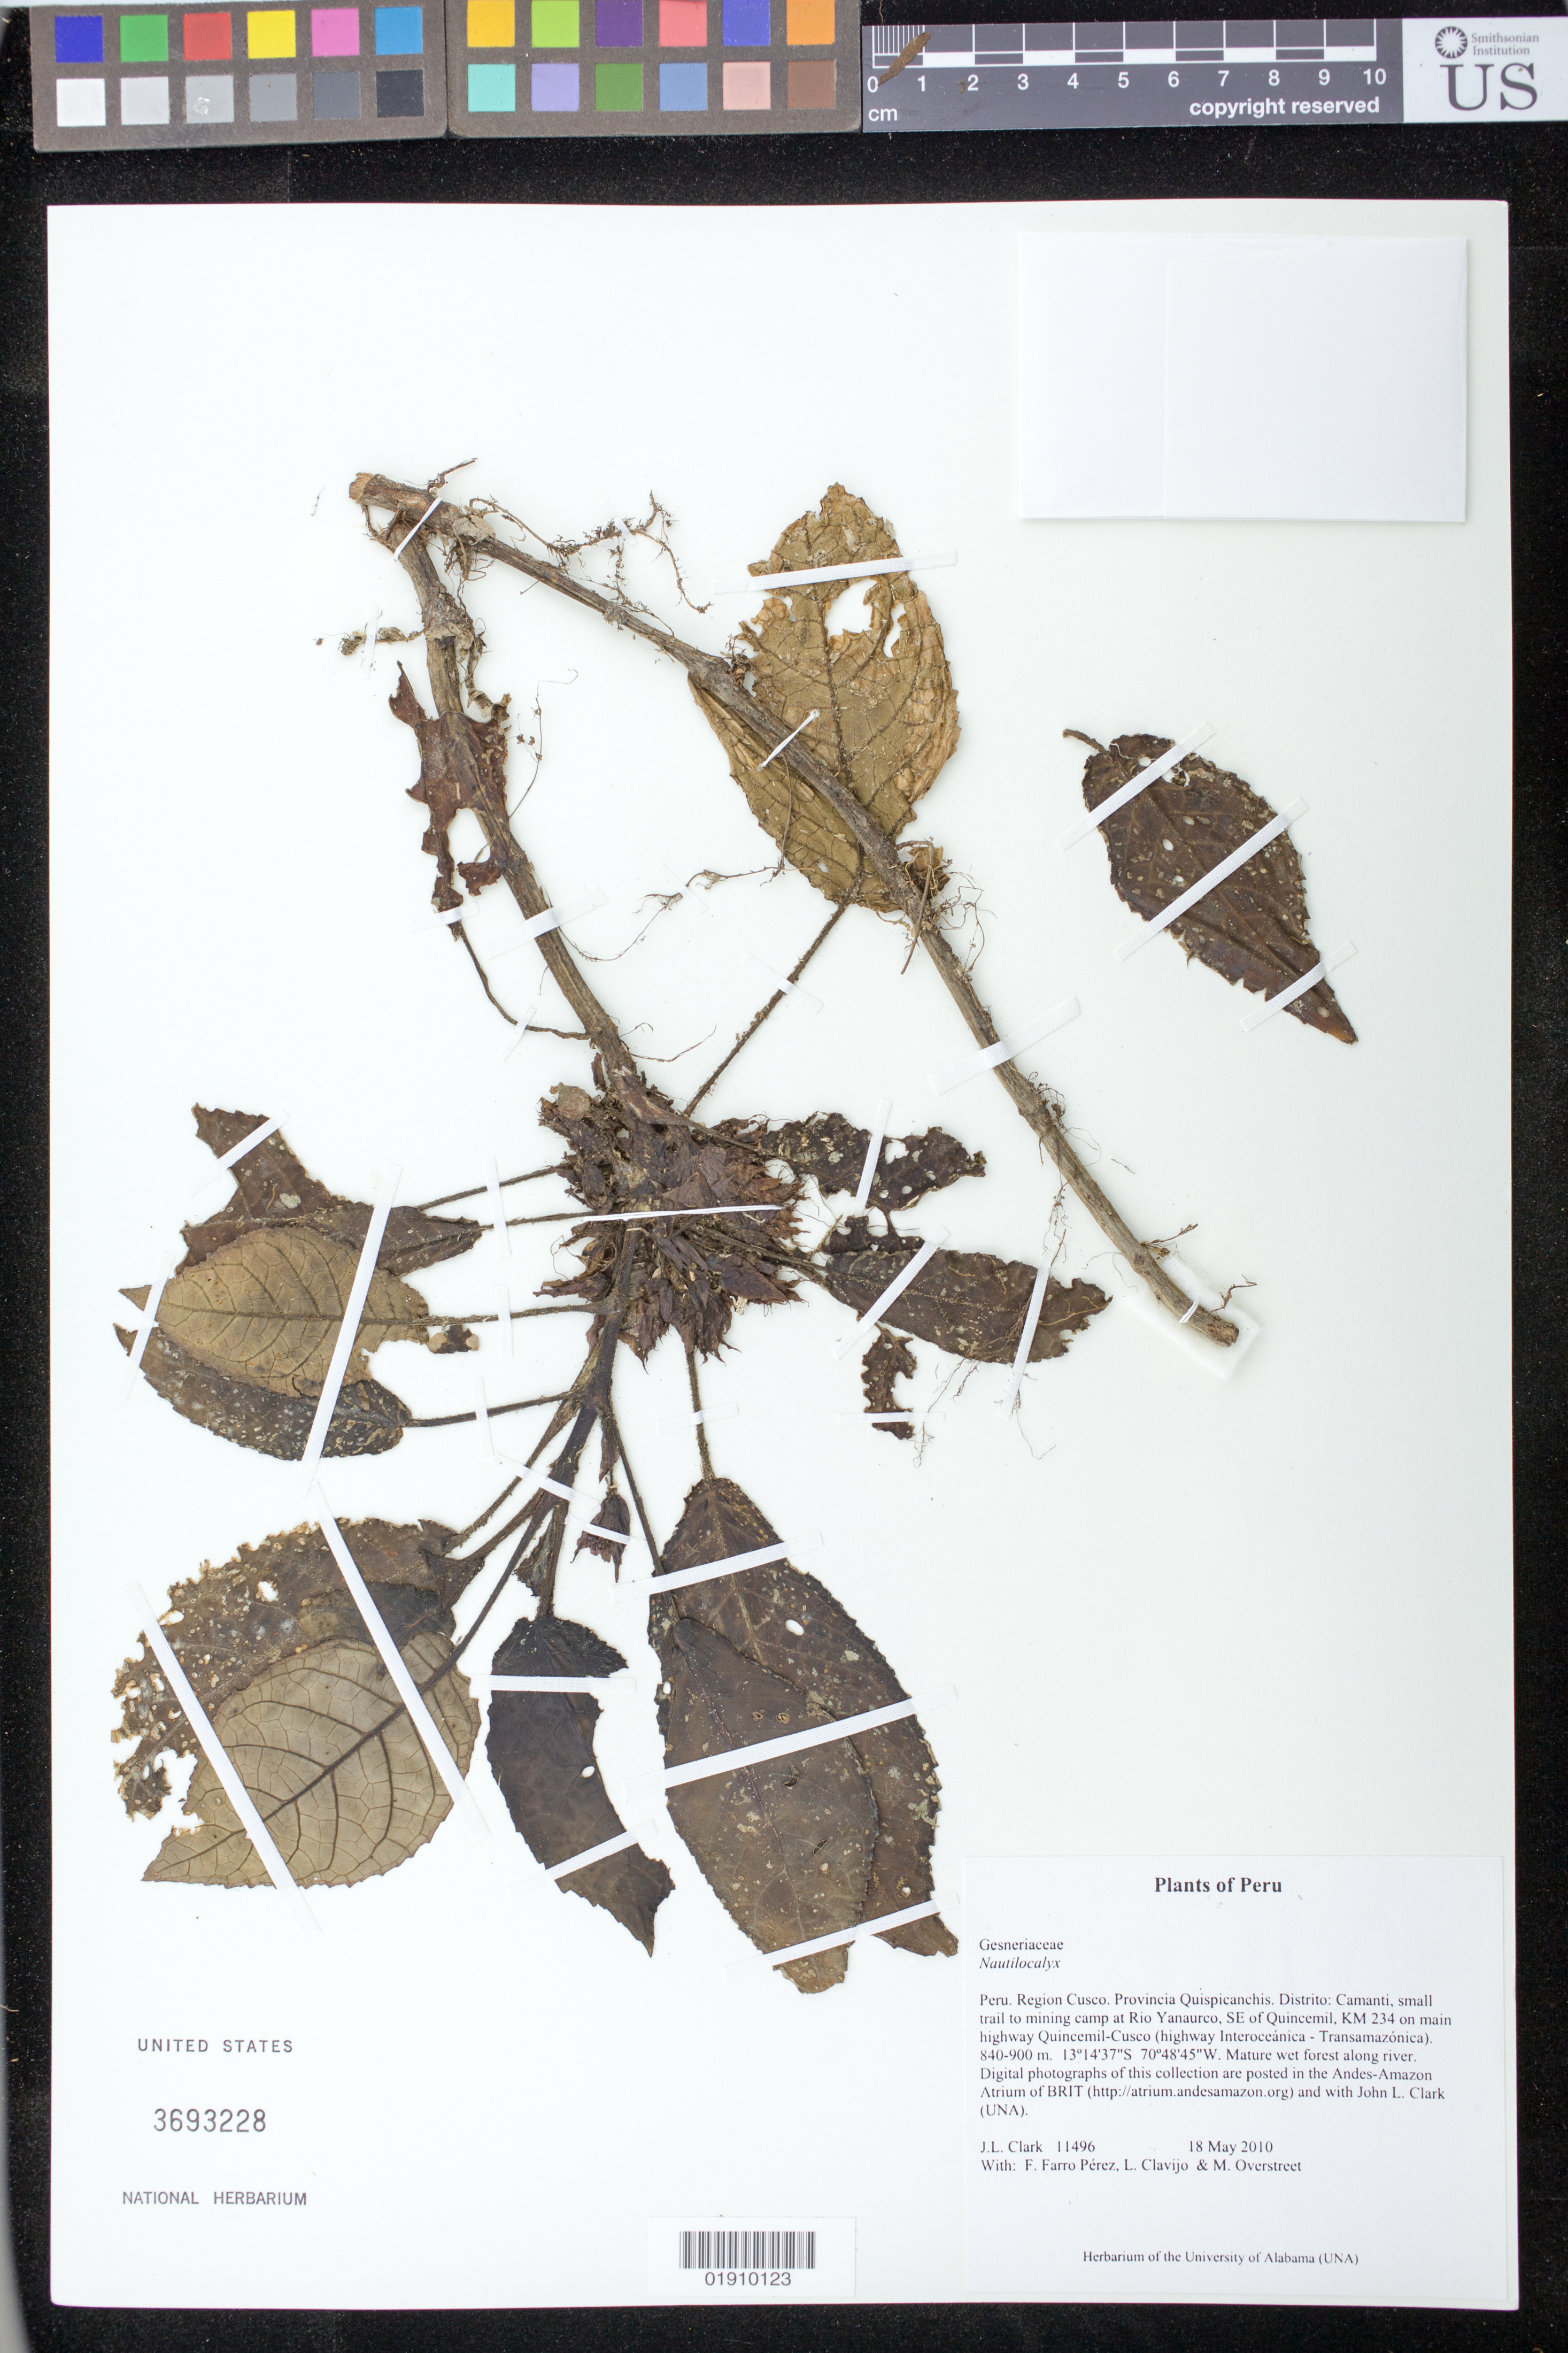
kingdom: Plantae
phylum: Tracheophyta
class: Magnoliopsida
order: Lamiales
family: Gesneriaceae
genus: Nautilocalyx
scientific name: Nautilocalyx sp.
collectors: J. L. Clark, F. Farro Pérez, L. Clavijo & M. Overstreet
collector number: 11496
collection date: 2010-05-18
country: Peru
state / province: Cusco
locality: Provincia Quispicanchis. Distrito: Camanti, small trail to mining camp at Rio Yanaurco, SE of Quincemil, KM 234 on main highway Quincemil-Cusco (highway Interoceánica - Transamazónica).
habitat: Mature wet forest along river.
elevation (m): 840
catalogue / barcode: US 3693228